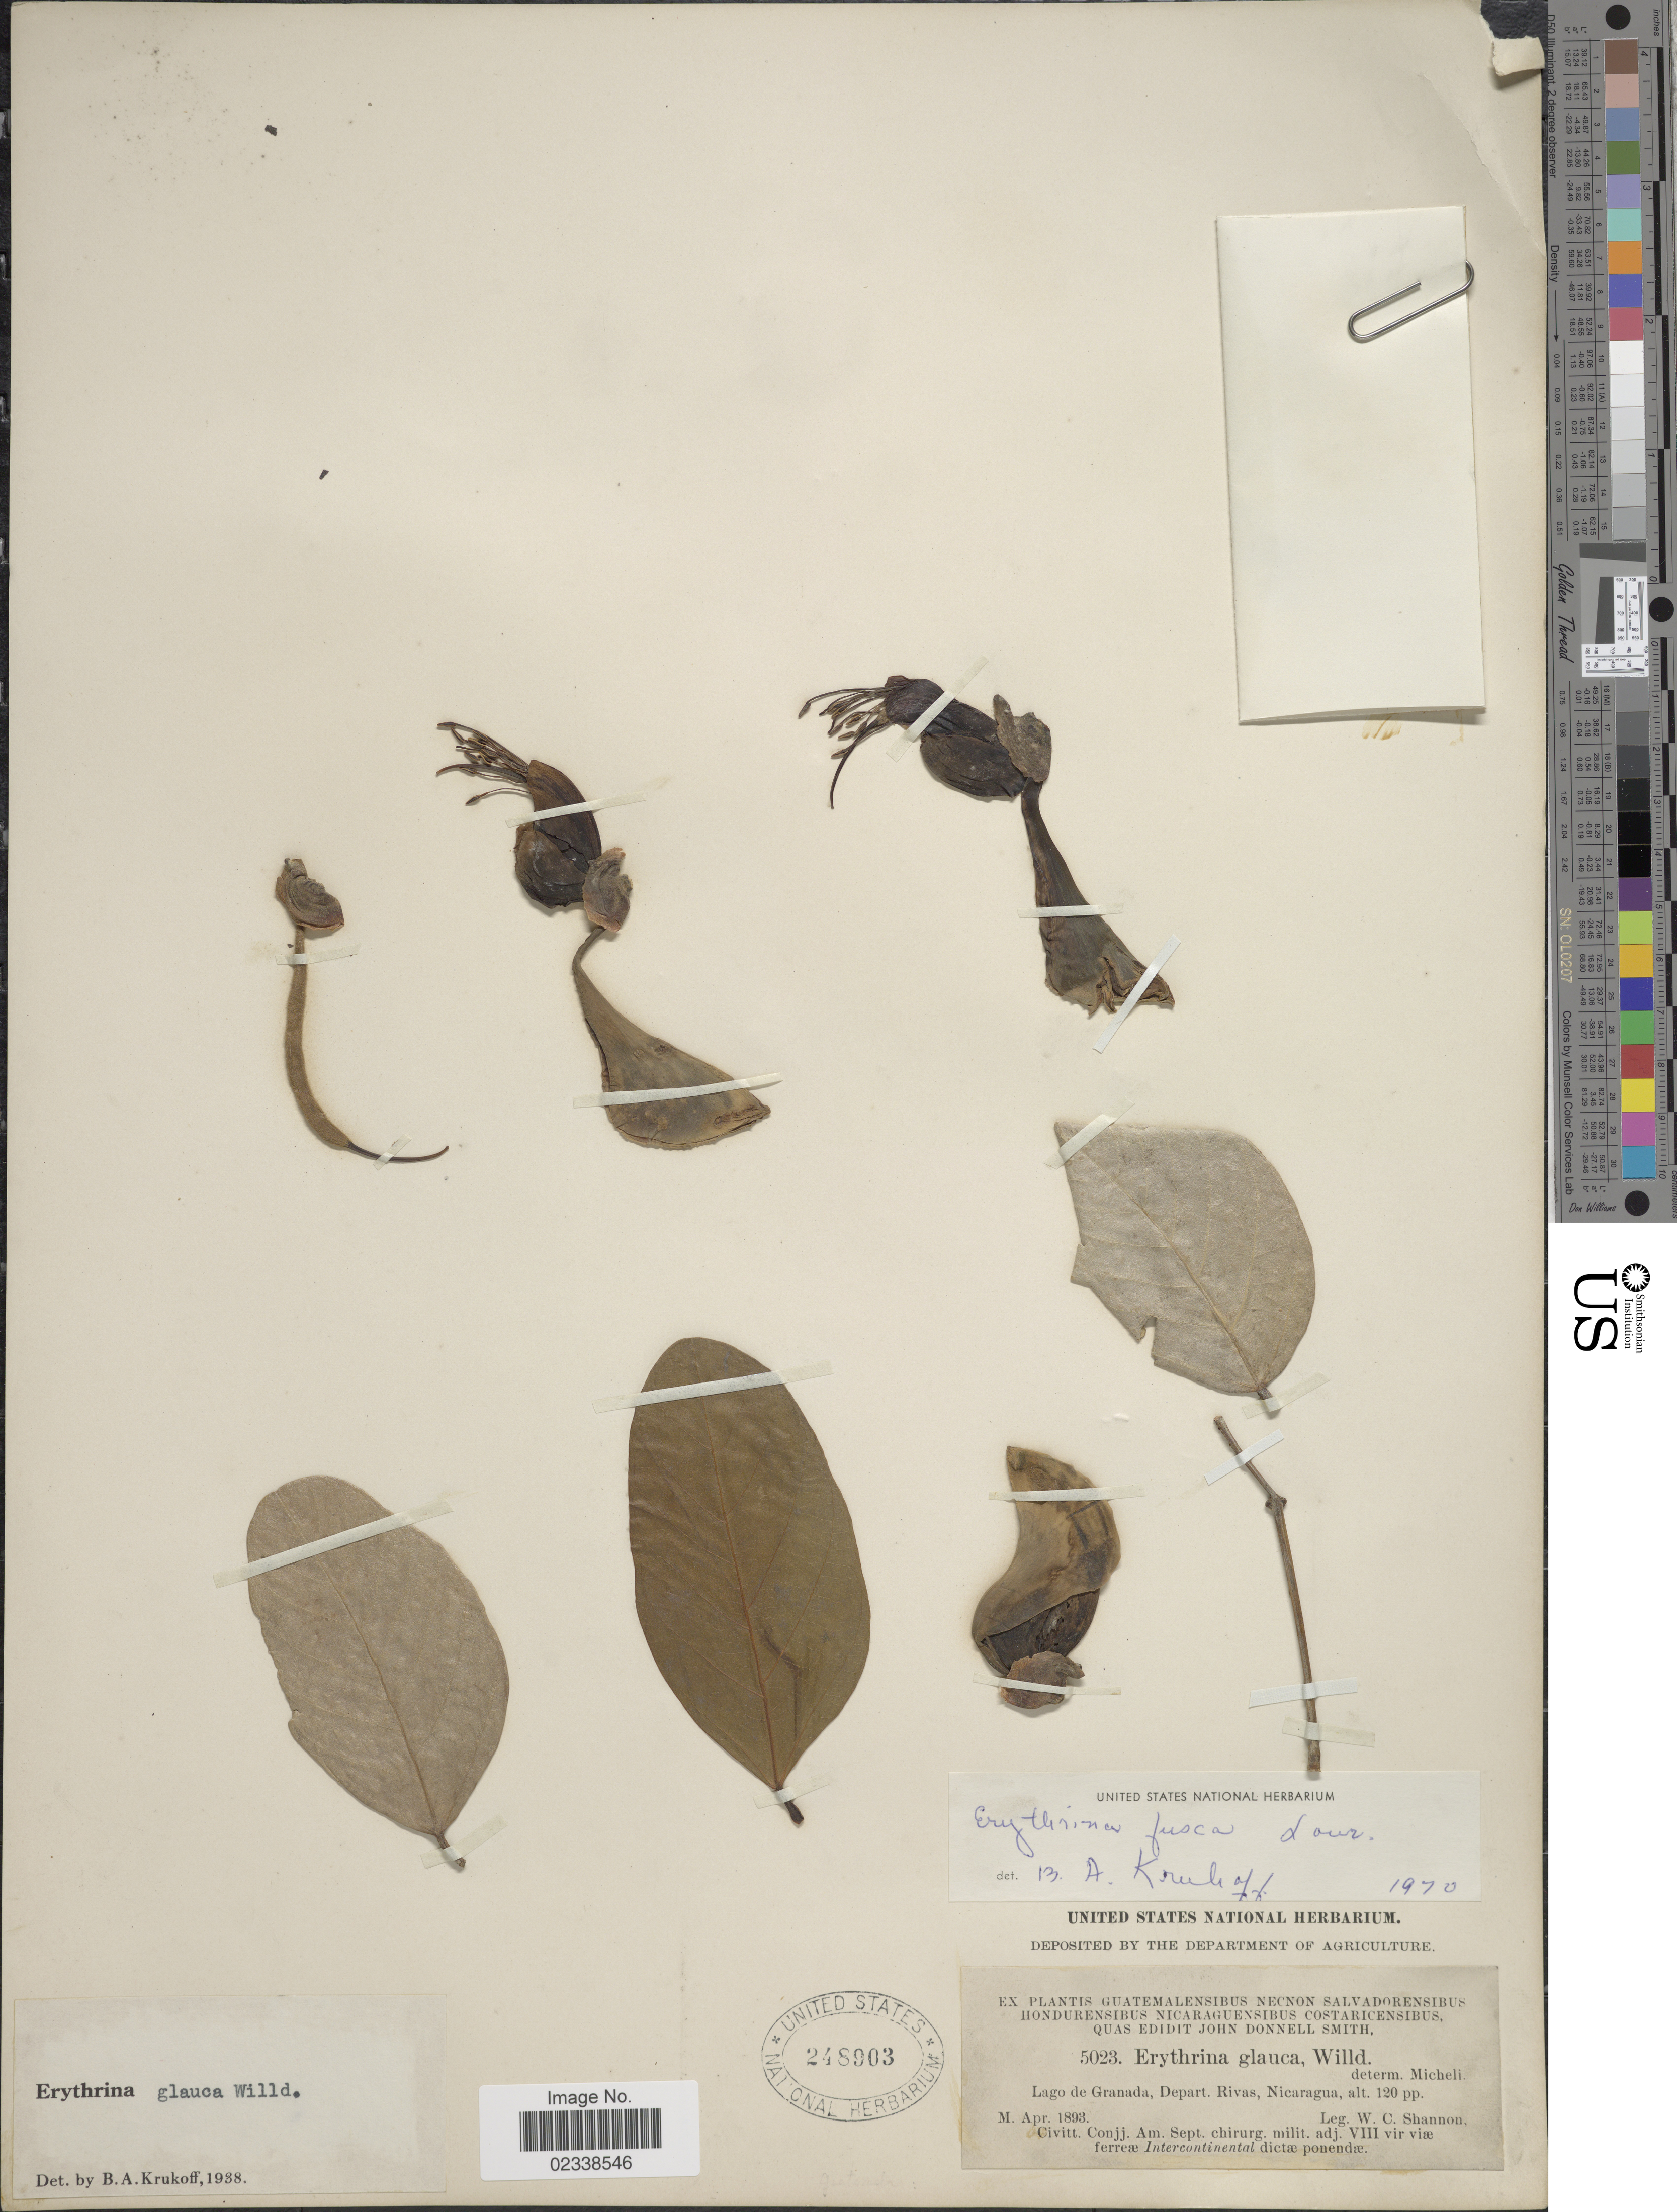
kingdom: Plantae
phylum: Tracheophyta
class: Magnoliopsida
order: Fabales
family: Fabaceae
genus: Erythrina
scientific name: Erythrina fusca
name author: Lour.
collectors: W. C. Shannon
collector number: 5023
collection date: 1893-04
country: Nicaragua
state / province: Rivas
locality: Lago de Granada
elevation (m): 37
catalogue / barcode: US 248903